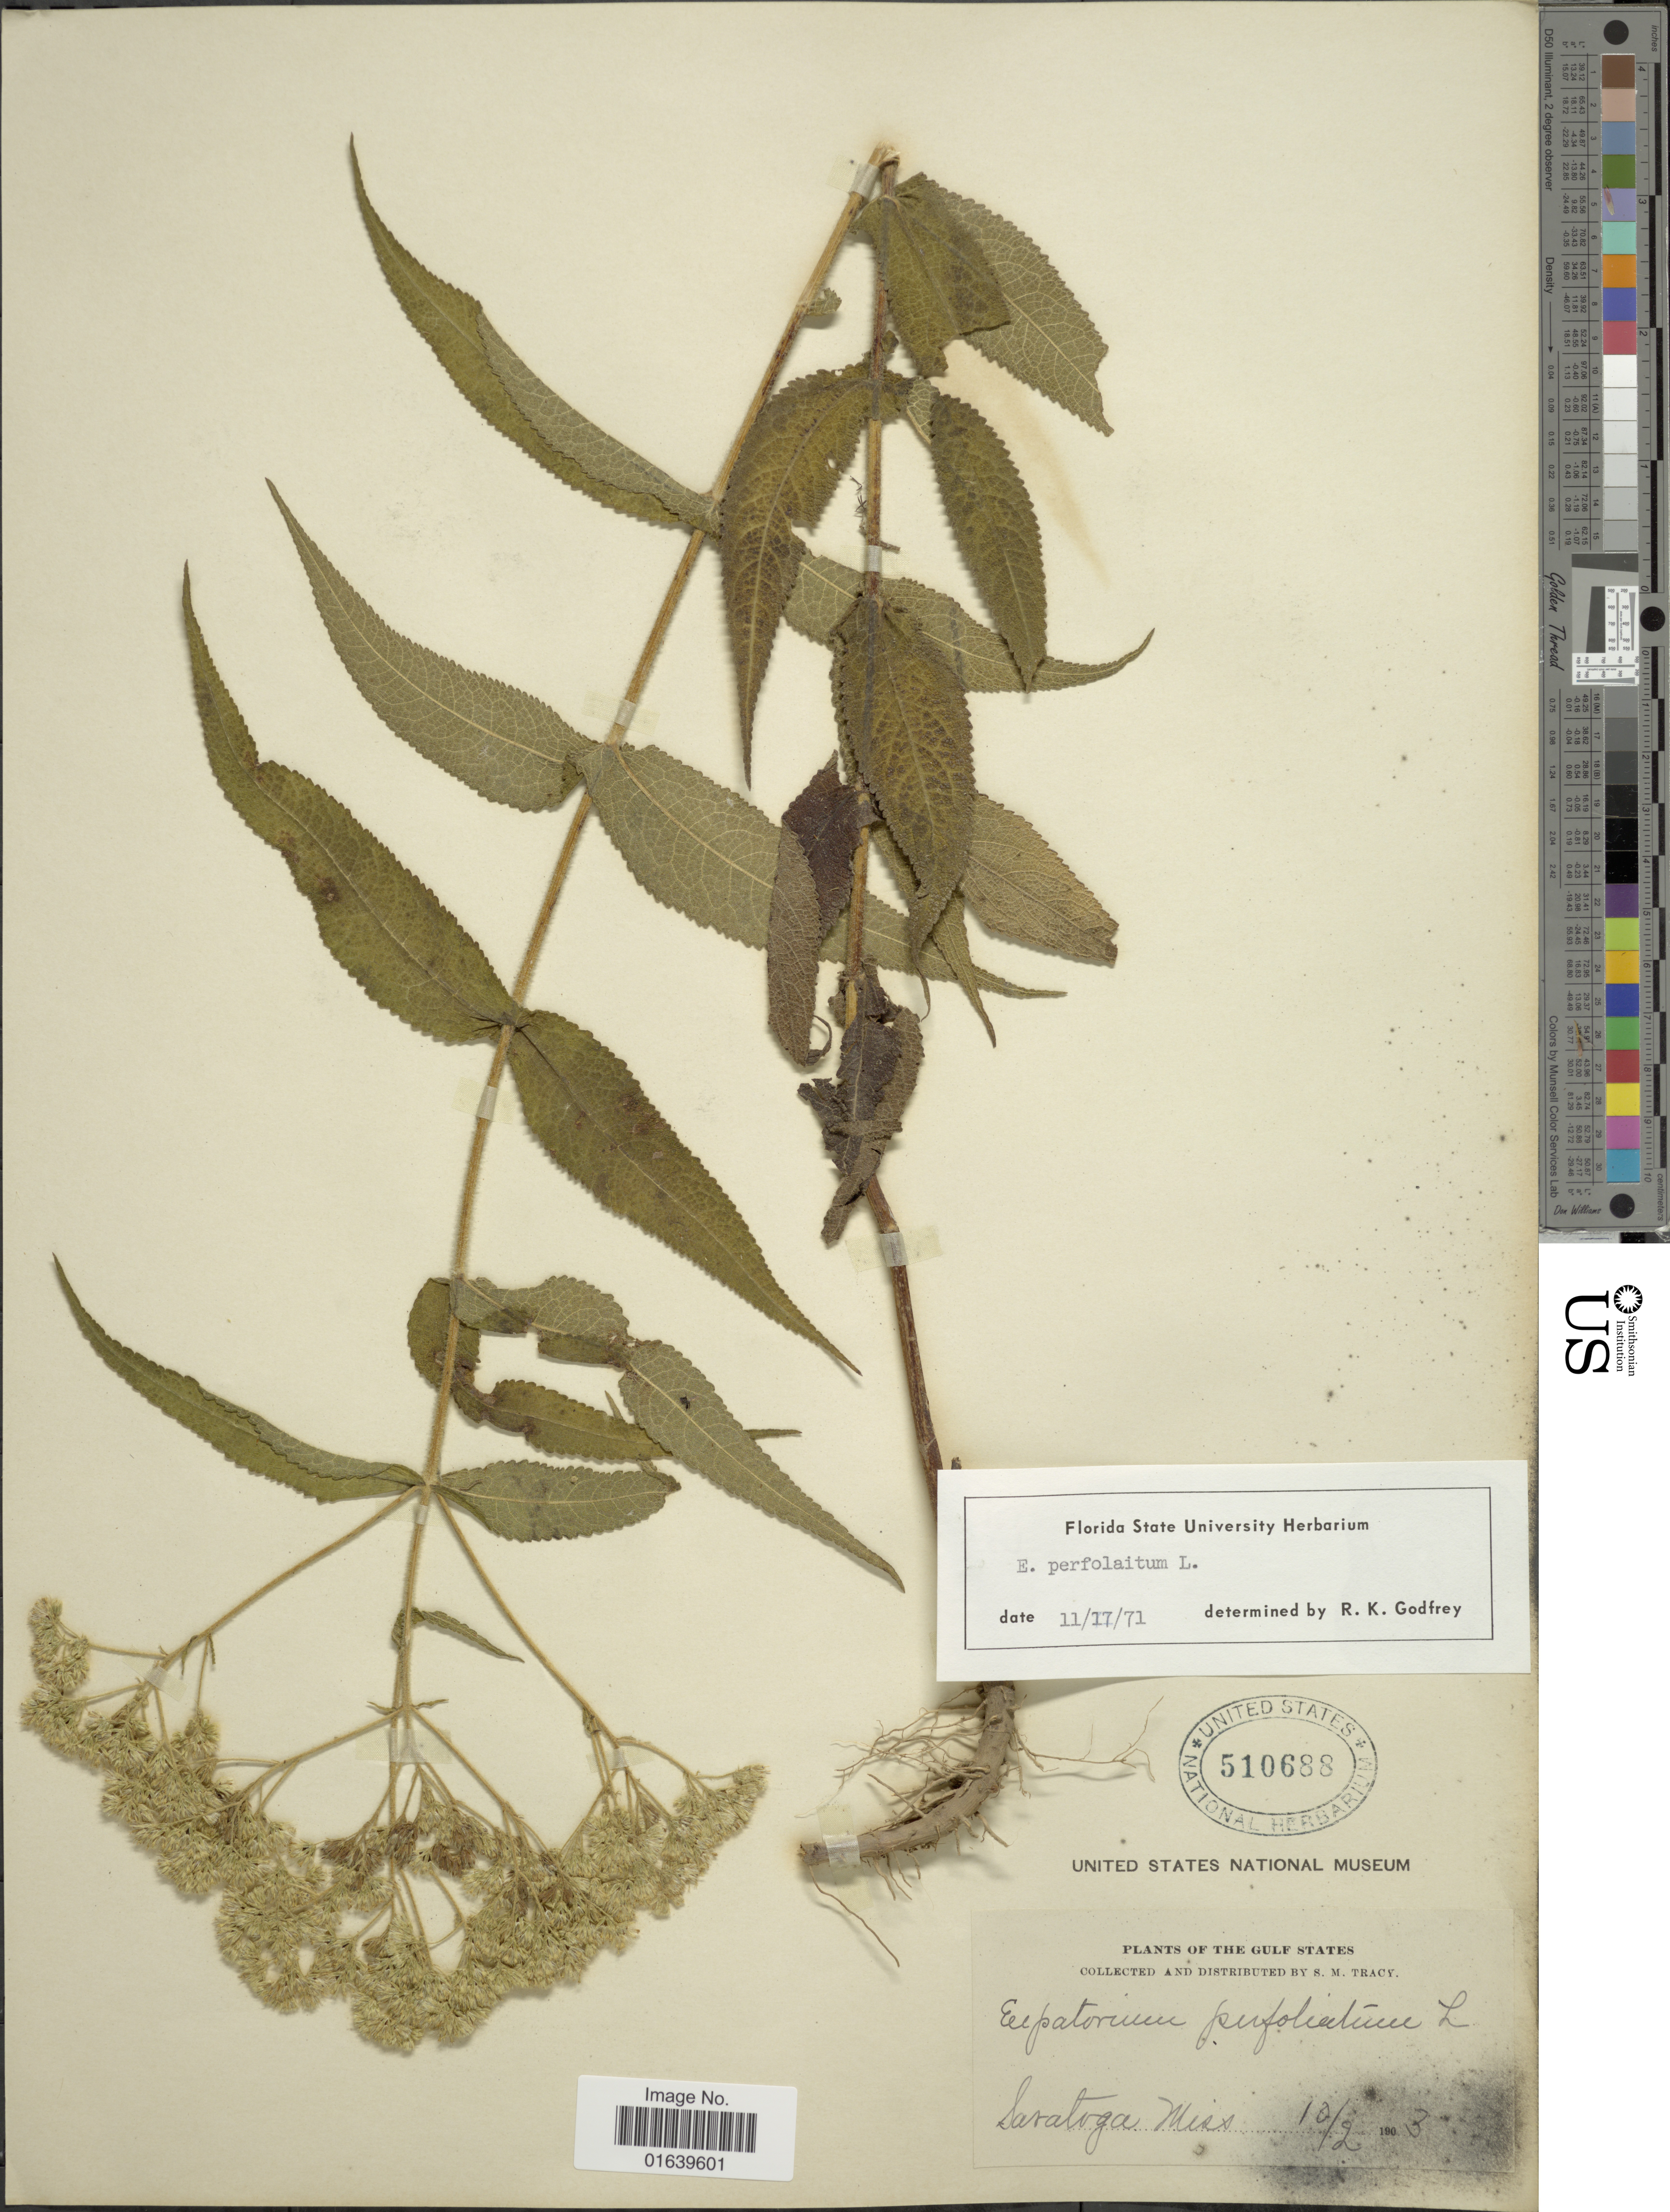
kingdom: Plantae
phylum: Tracheophyta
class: Magnoliopsida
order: Asterales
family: Asteraceae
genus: Eupatorium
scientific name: Eupatorium perfoliatum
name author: L.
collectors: S. M. Tracy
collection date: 1903-10-02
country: United States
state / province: Mississippi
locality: The Gulf States, Saratoga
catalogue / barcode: US 150688